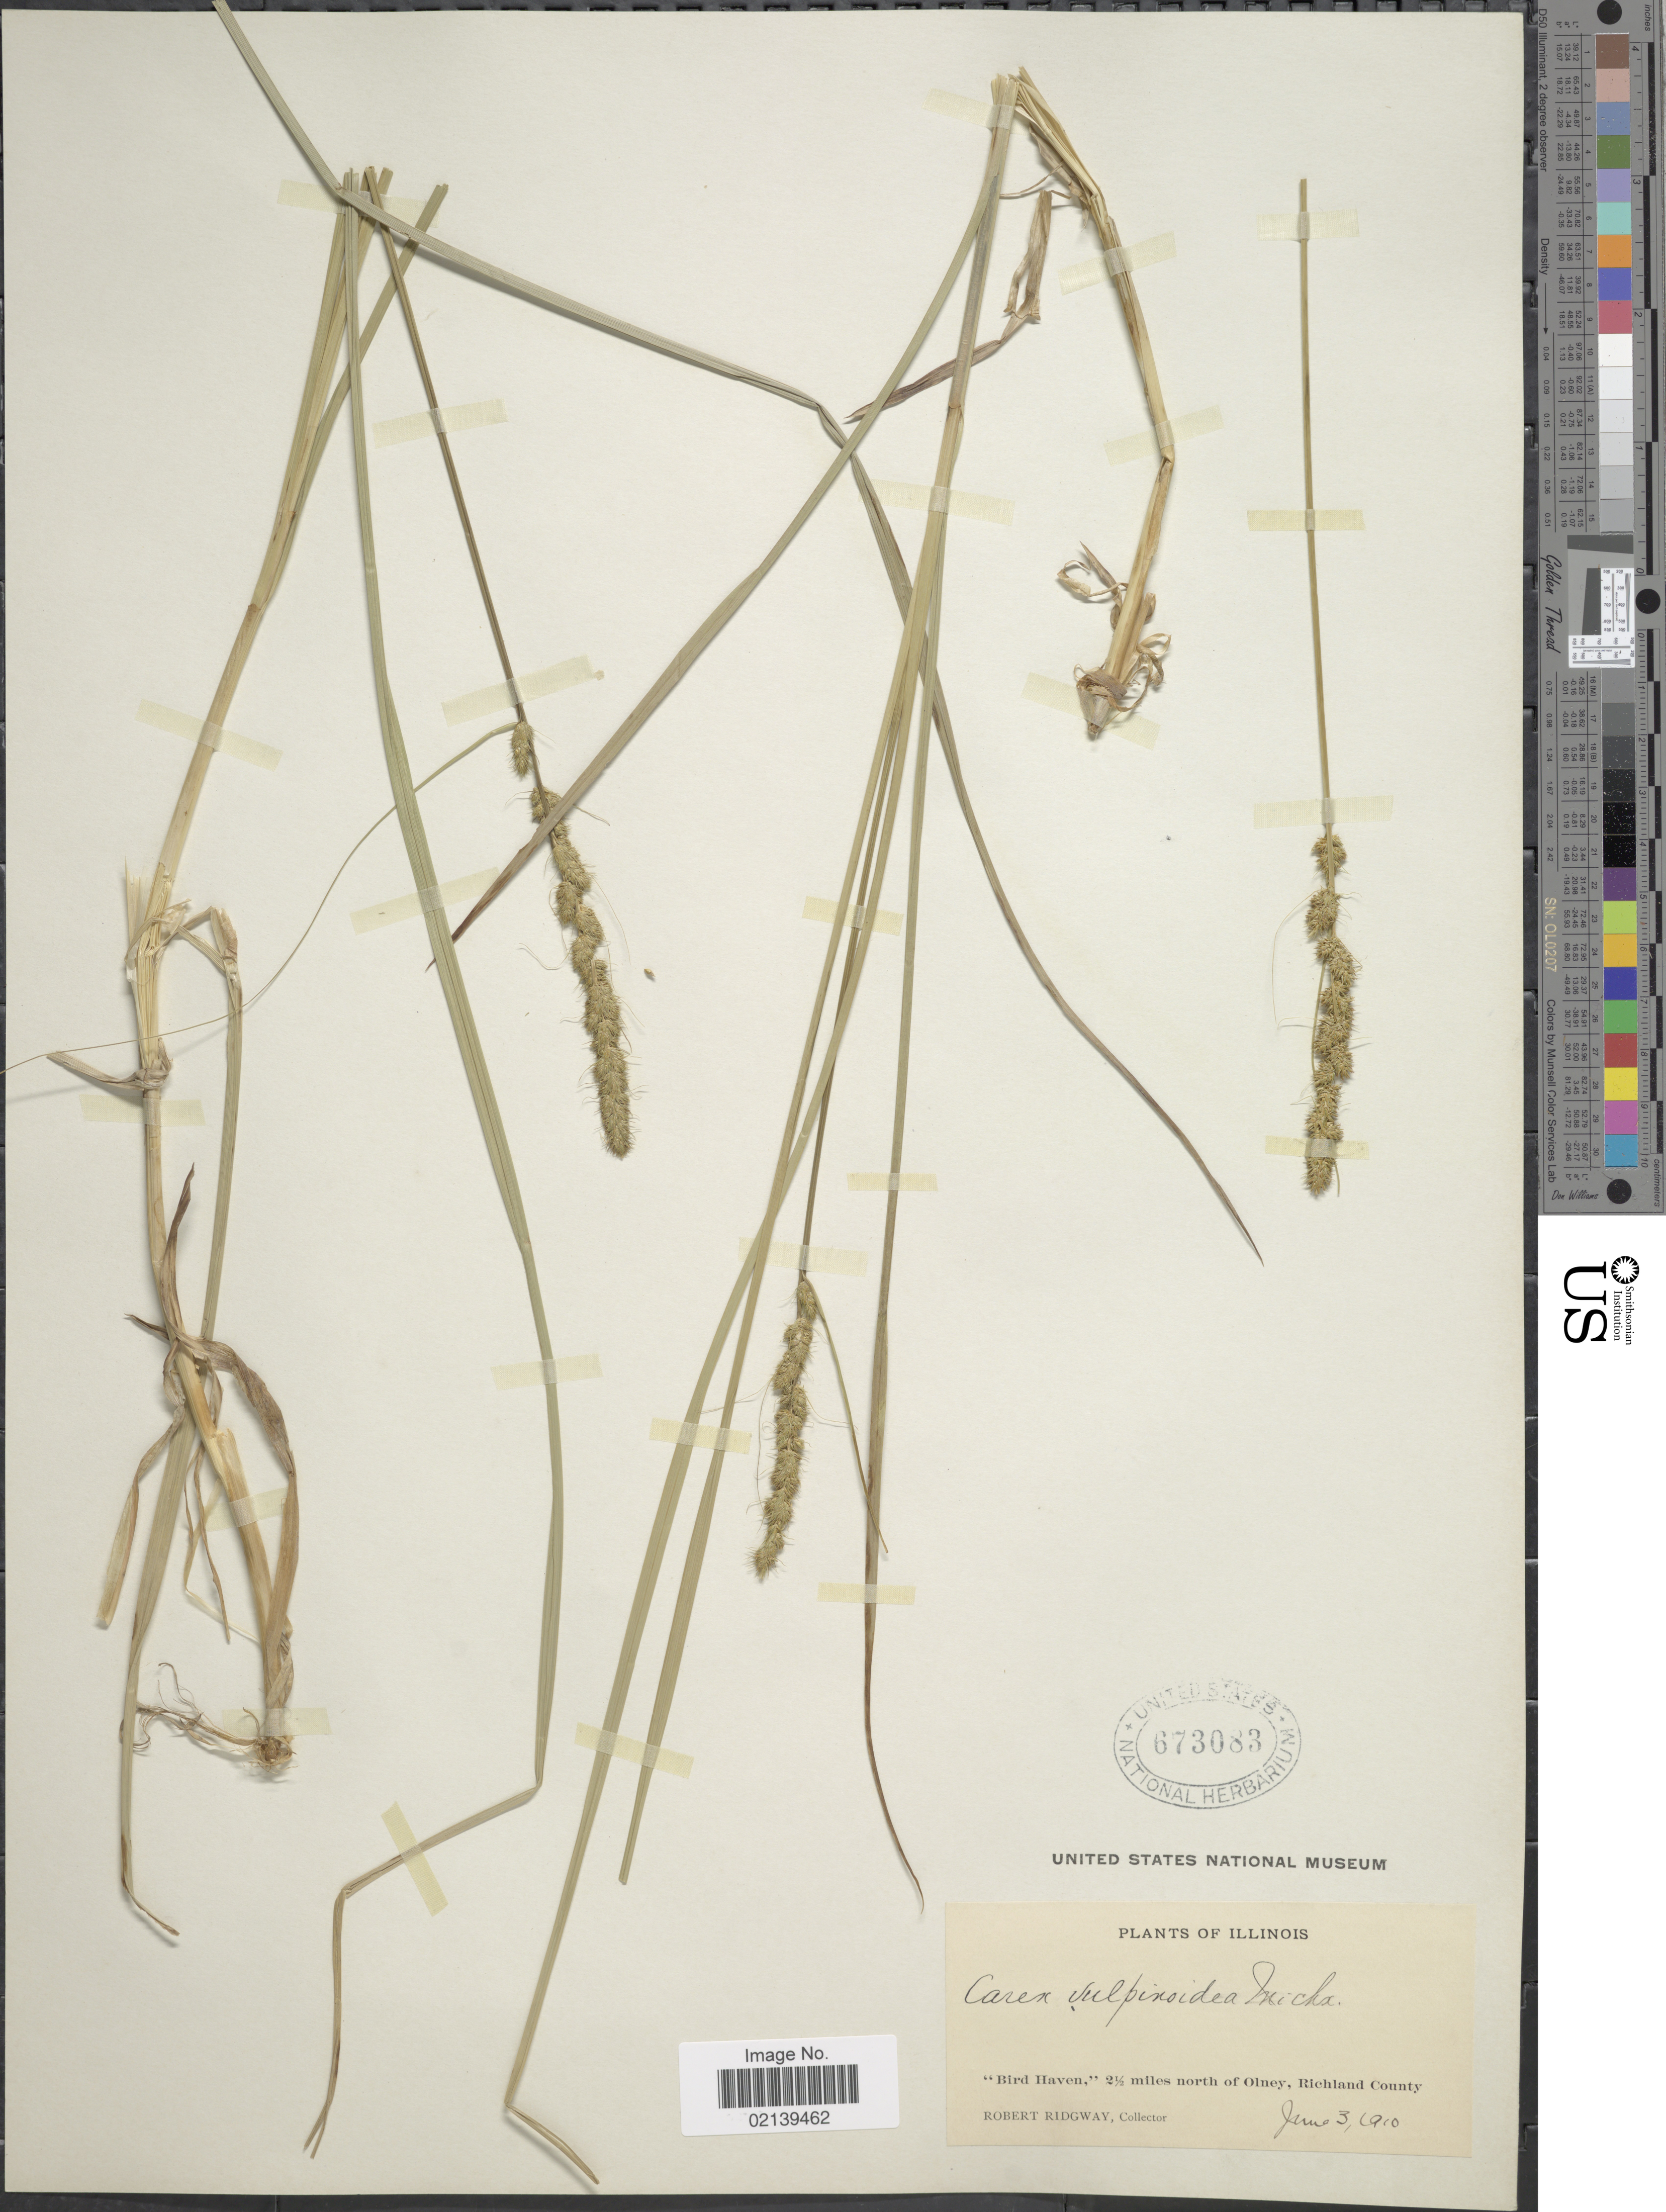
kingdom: Plantae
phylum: Tracheophyta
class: Liliopsida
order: Poales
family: Cyperaceae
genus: Carex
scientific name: Carex vulpinoidea Michx.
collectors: R. Ridgway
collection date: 1910-06-03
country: United States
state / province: Illinois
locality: Bird Haven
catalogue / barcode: US 673083